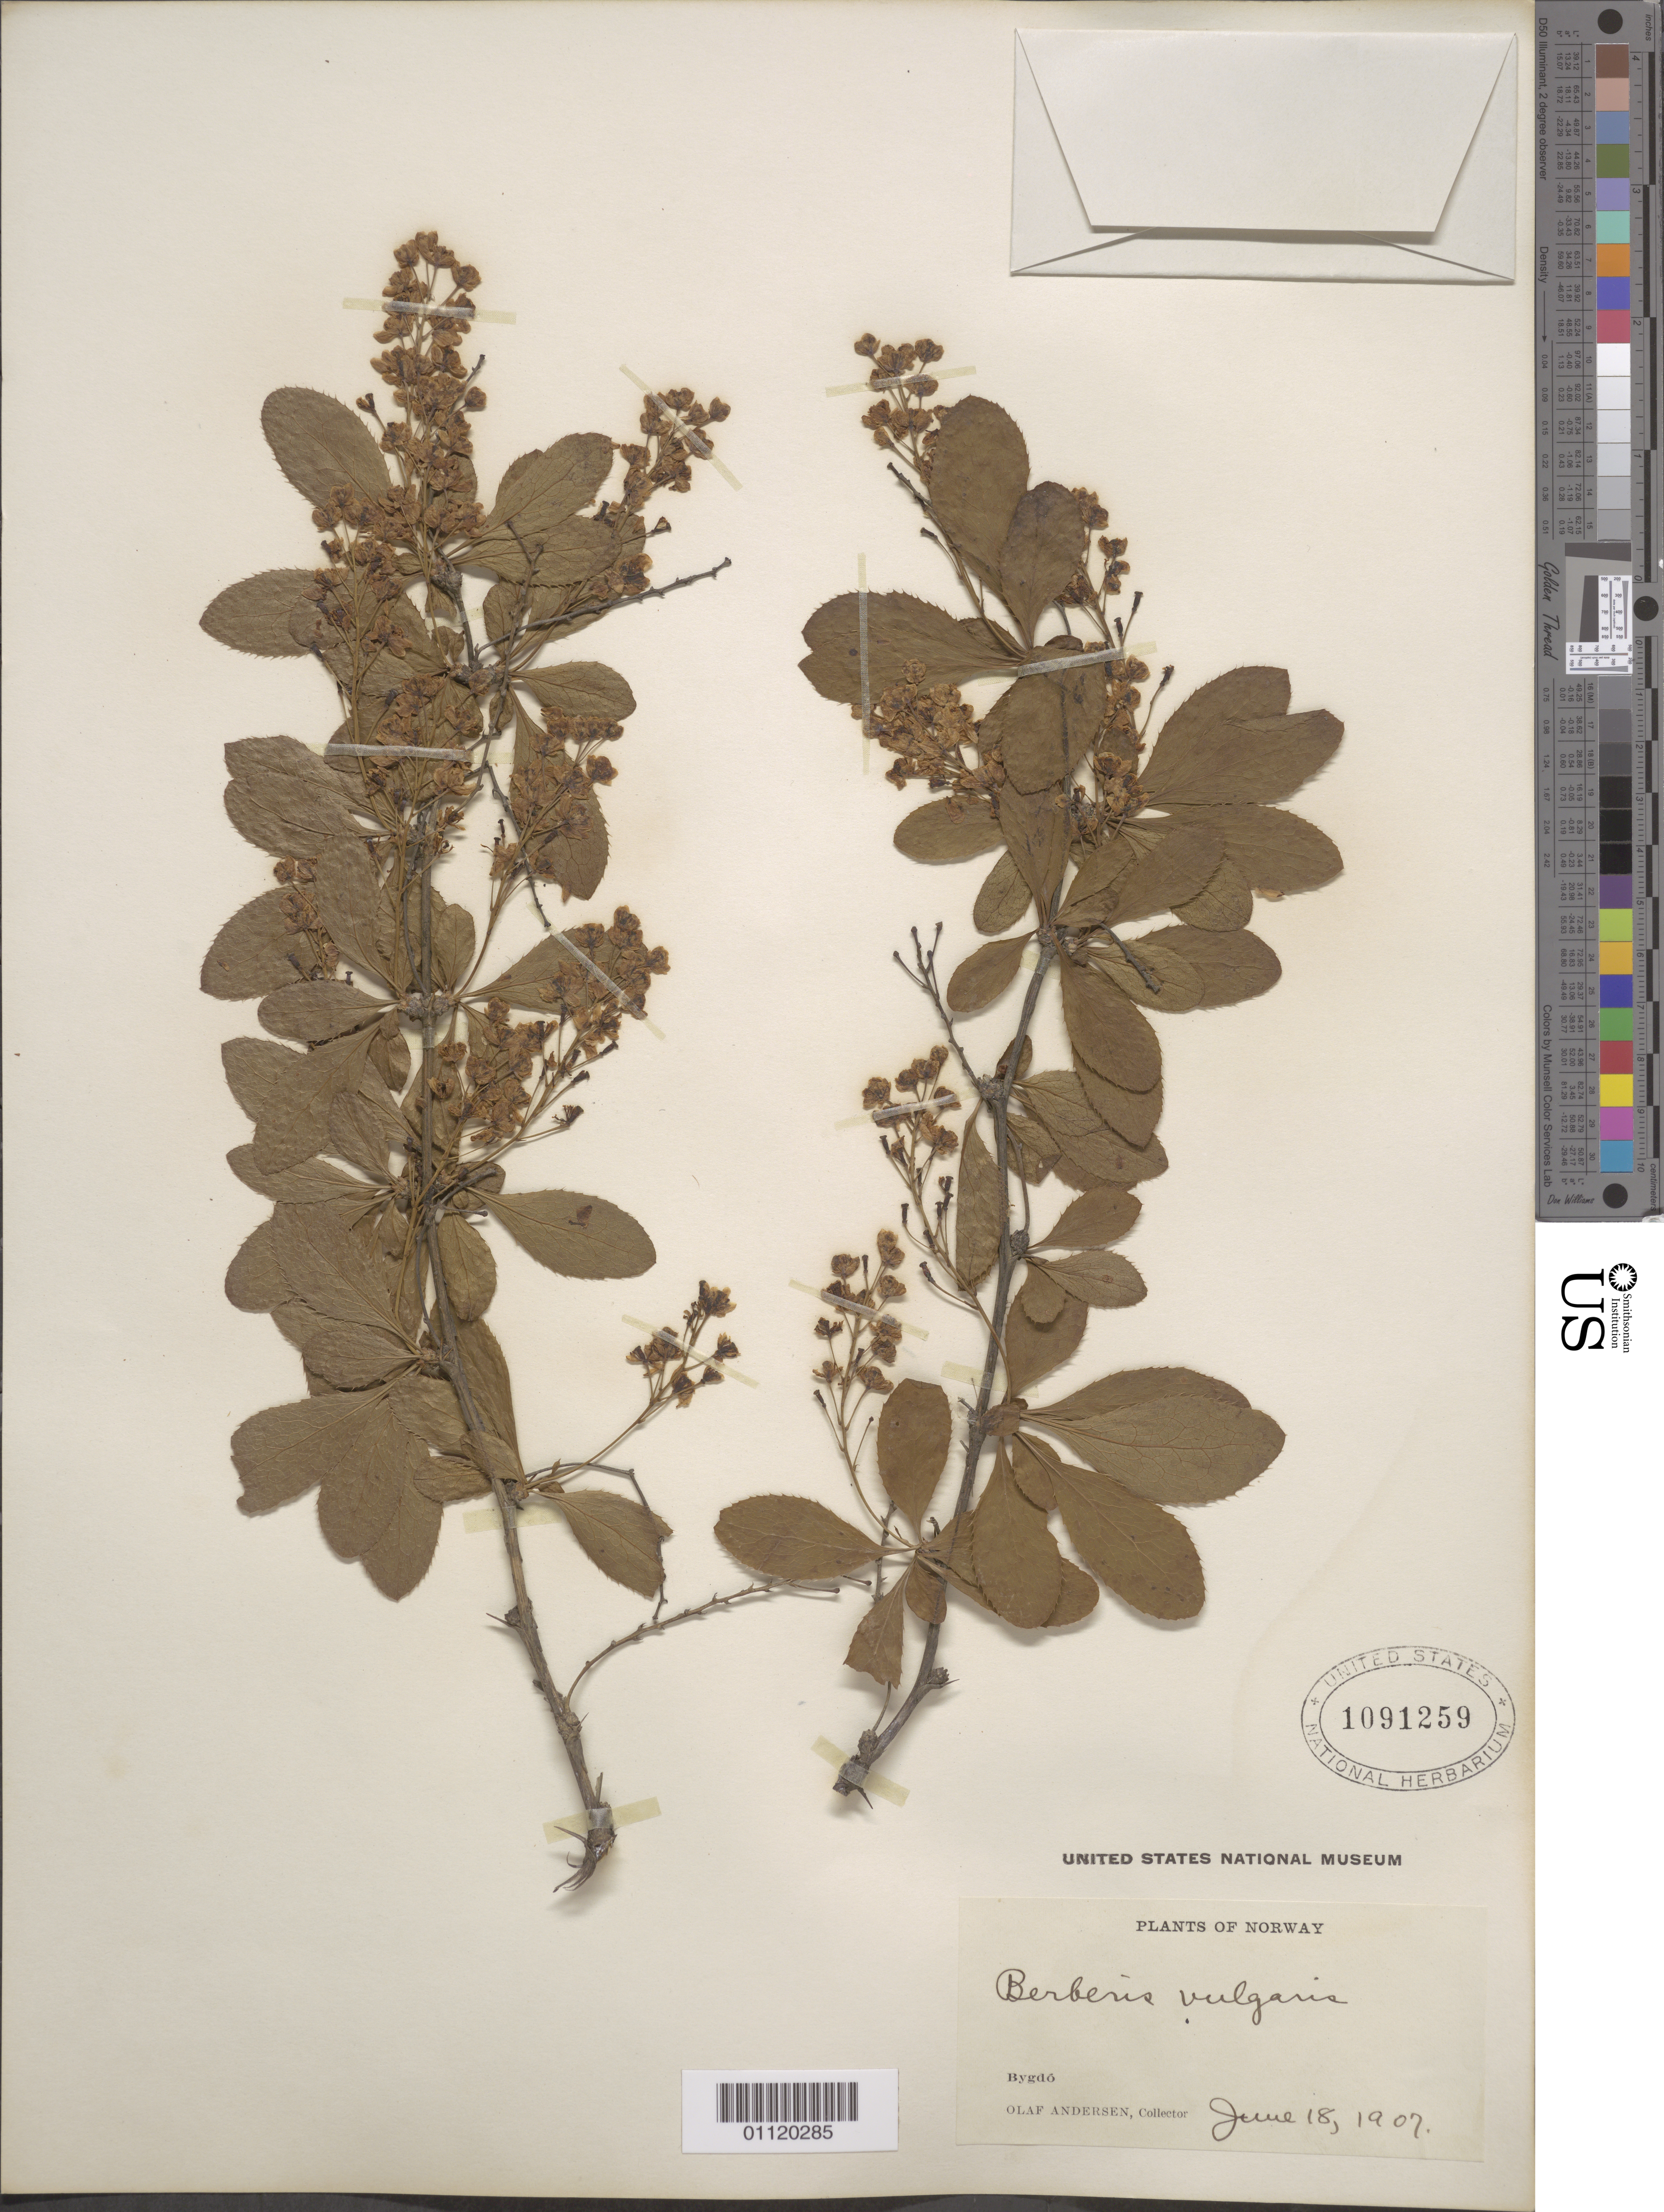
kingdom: Plantae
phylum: Tracheophyta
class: Magnoliopsida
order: Ranunculales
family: Berberidaceae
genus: Berberis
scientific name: Berberis vulgaris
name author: L.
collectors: O. Andersen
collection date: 1907-06-18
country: Norway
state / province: Akershus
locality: Bygdø (or Bygdøy), a peninsula in Oslo. Østlandet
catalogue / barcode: US 1091259